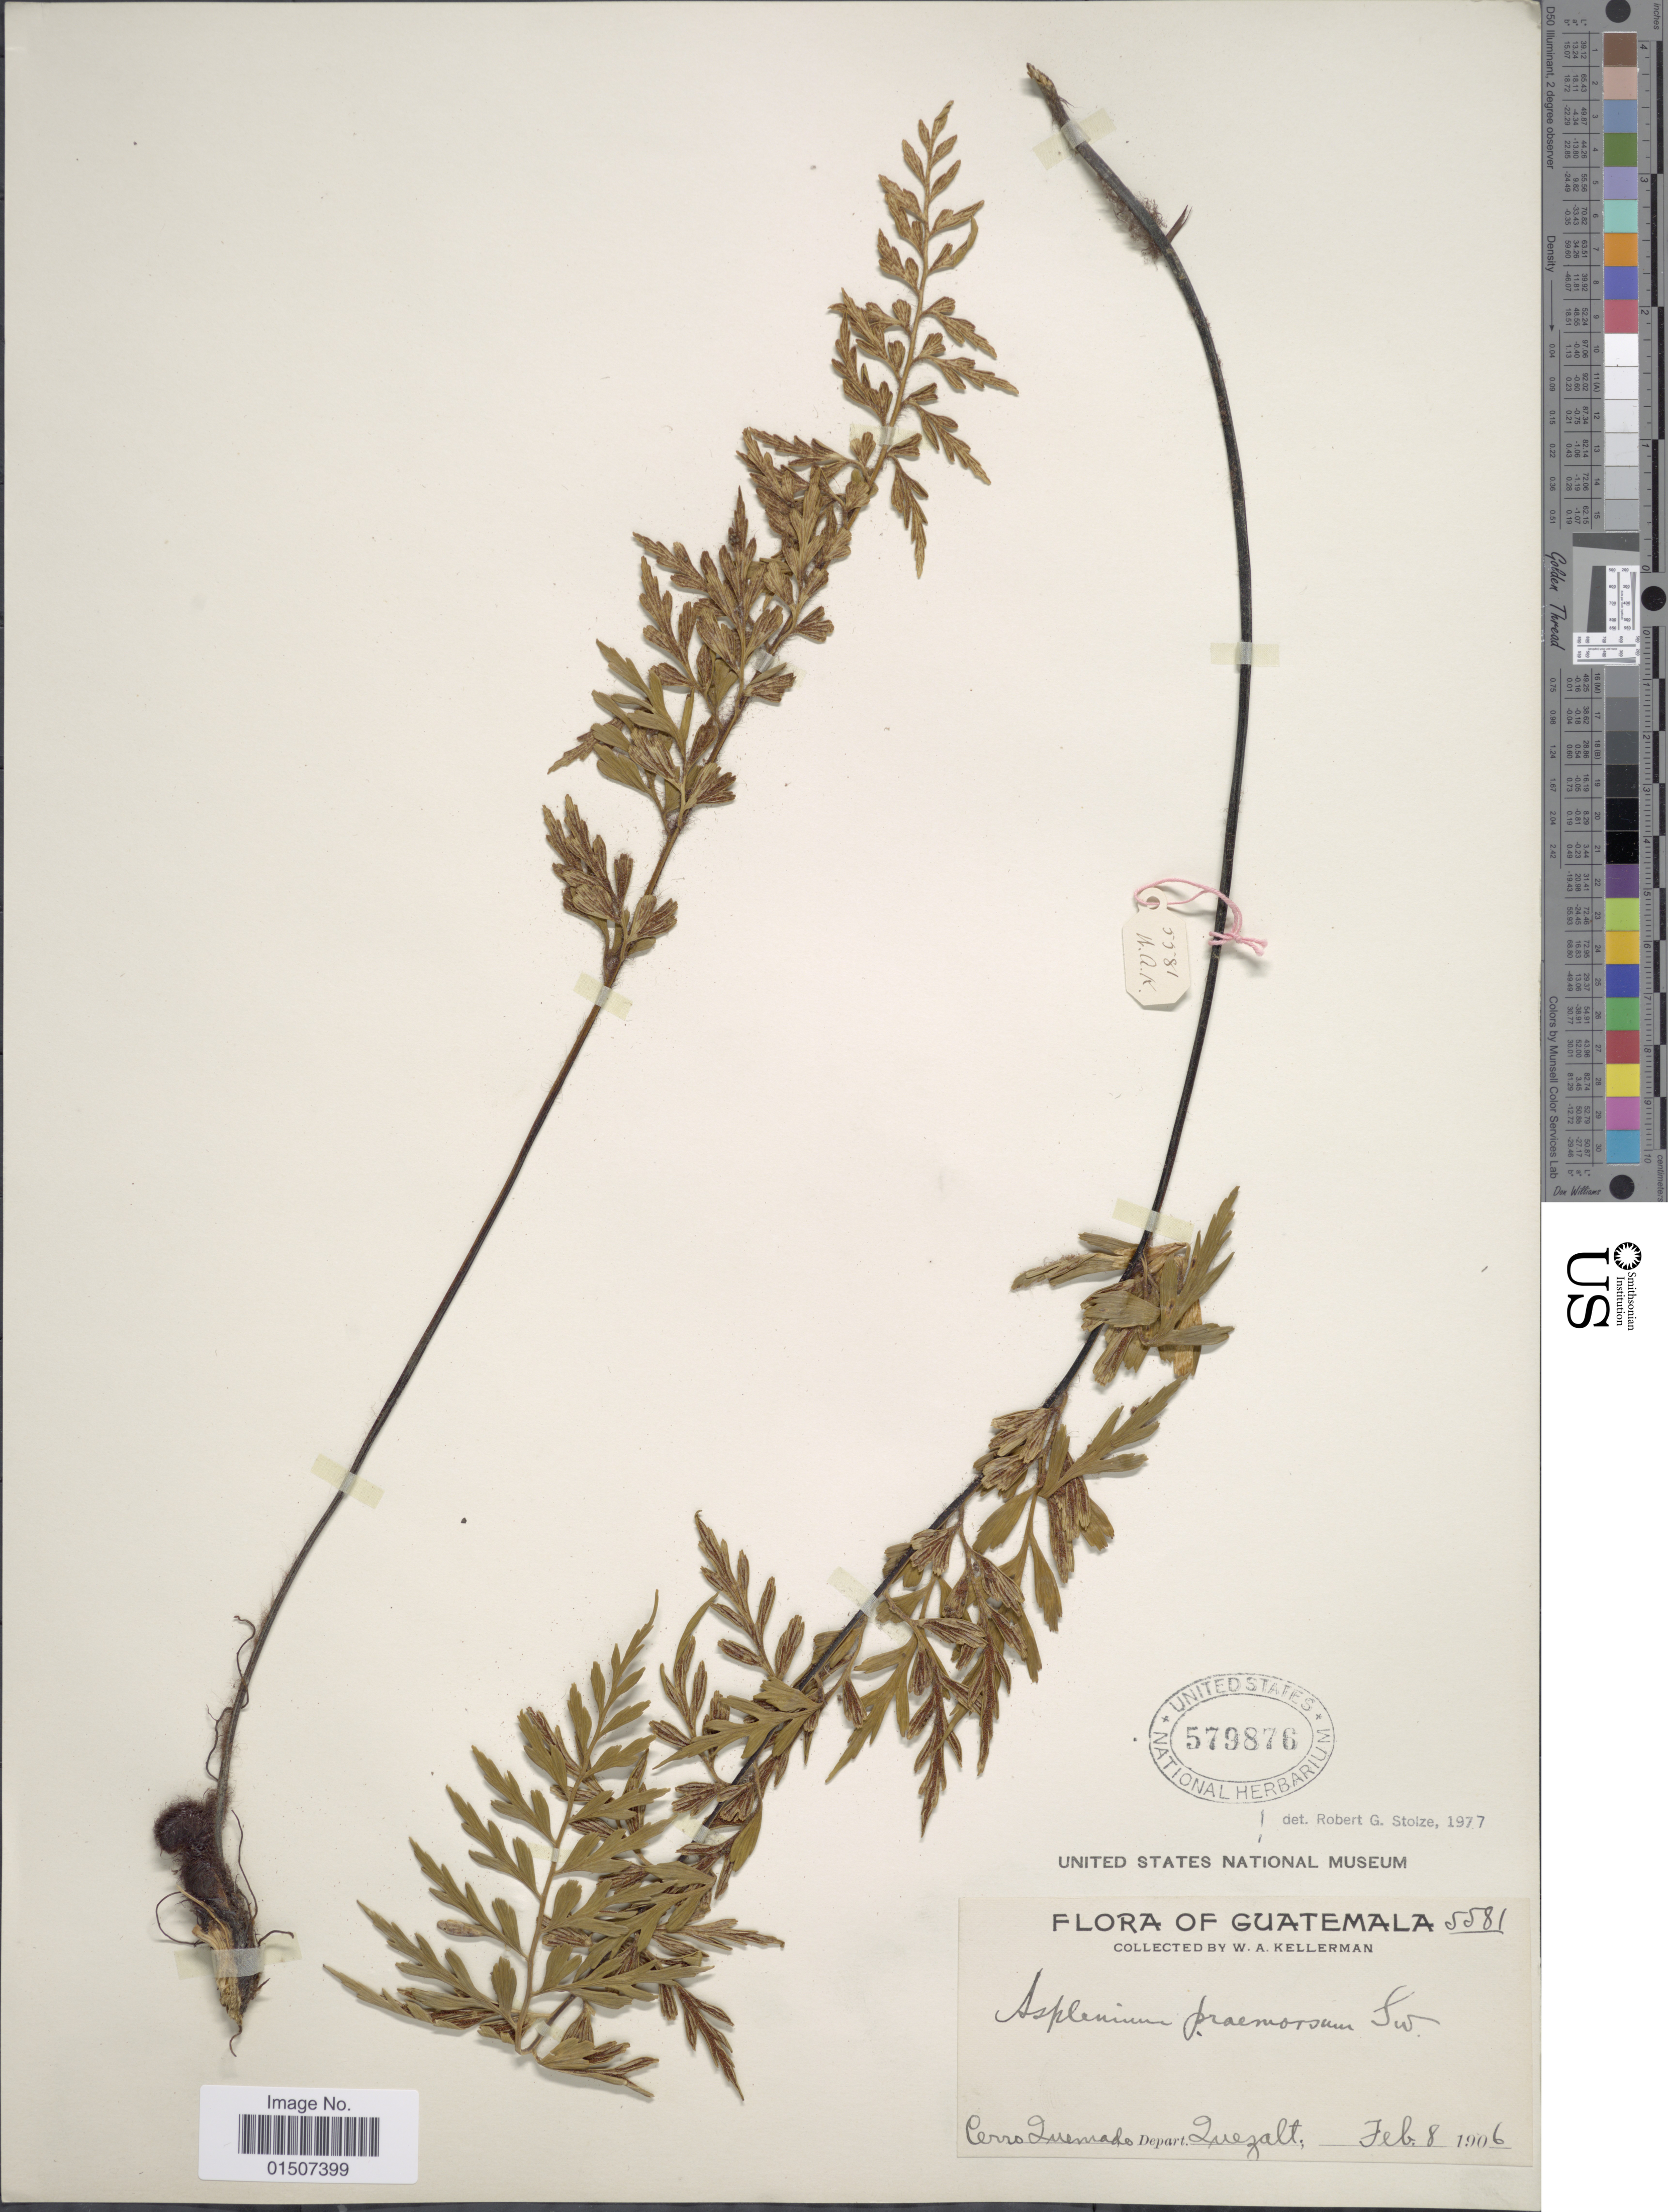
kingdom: Plantae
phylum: Tracheophyta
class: Polypodiopsida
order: Polypodiales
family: Aspleniaceae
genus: Asplenium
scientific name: Asplenium praemorsum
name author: Sw.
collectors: W. Kellerman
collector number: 5581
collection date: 1906-02-08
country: Guatemala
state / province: Quetzaltenango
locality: Cerro Quemado, Depart Quezalt.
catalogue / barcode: US 579876